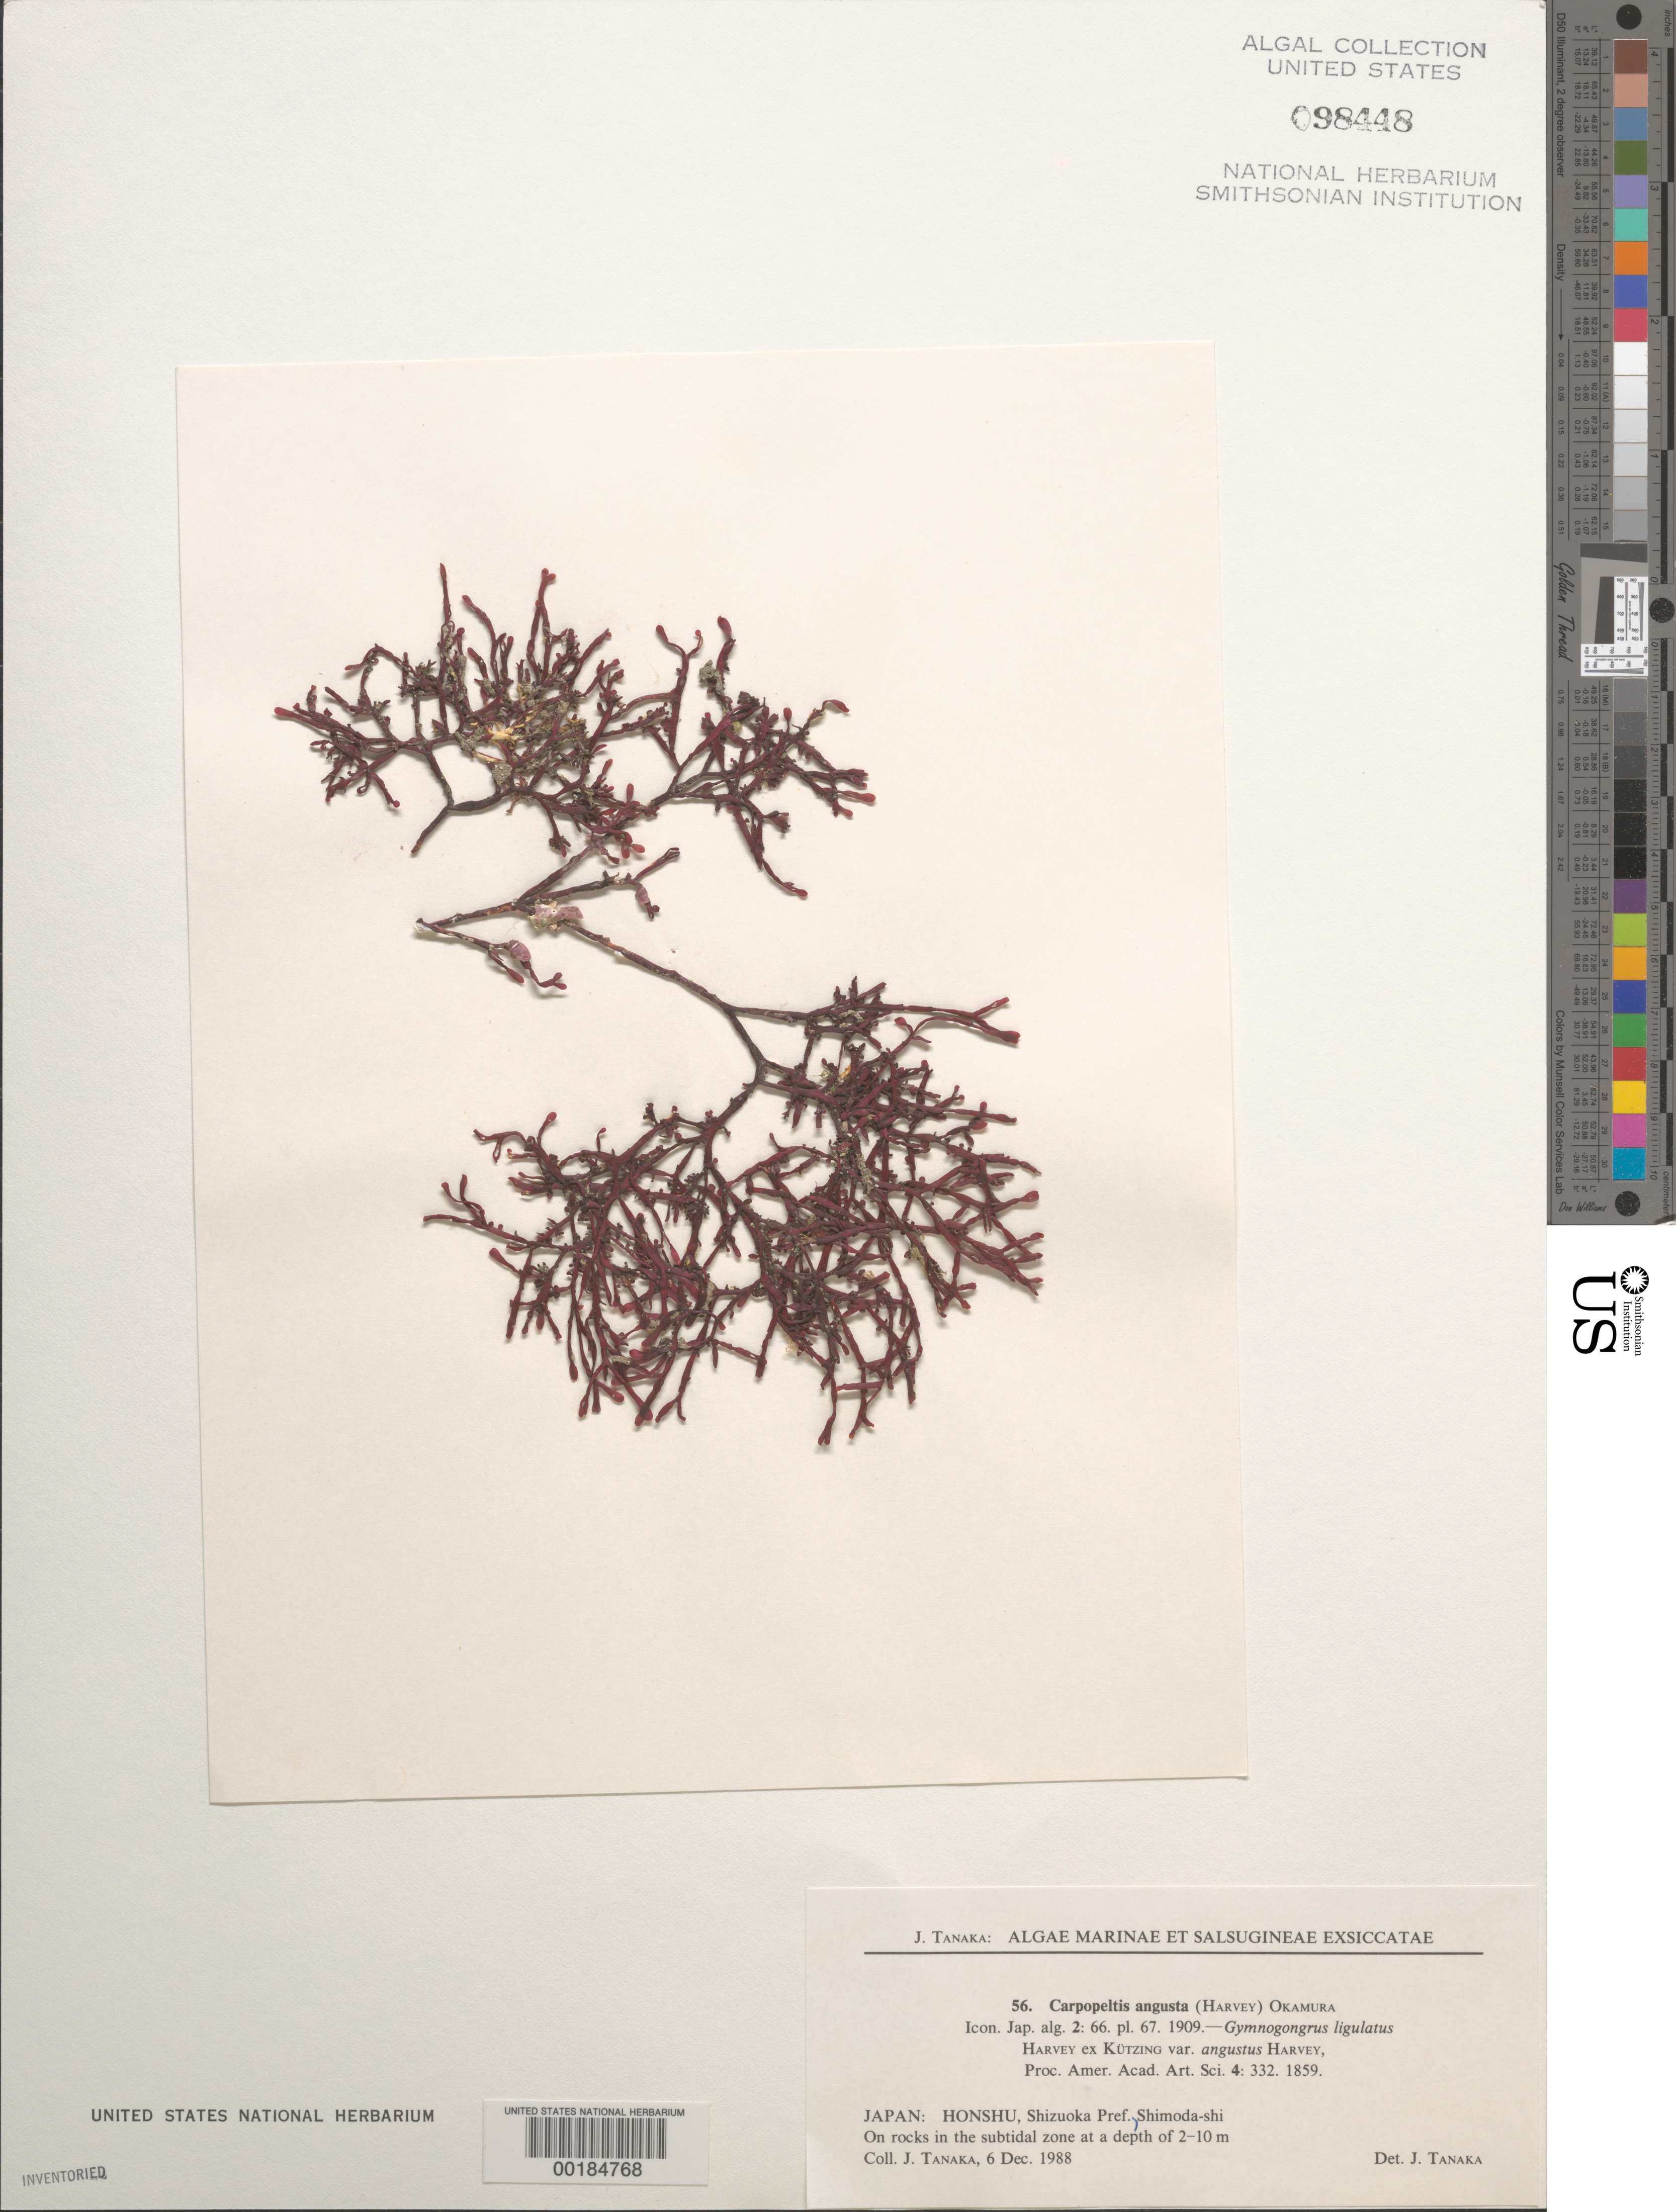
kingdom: Plantae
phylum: Rhodophyta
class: Florideophyceae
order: Halymeniales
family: Halymeniaceae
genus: Grateloupia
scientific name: Grateloupia angusta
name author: (Okamura) S. Kawaguchi & H.W. Wang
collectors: J. Tanaka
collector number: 56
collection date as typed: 06 Dec 1988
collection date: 1988-12-06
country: Japan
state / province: Sizuoka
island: Honshu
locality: Shimoda-shi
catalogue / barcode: US 98448